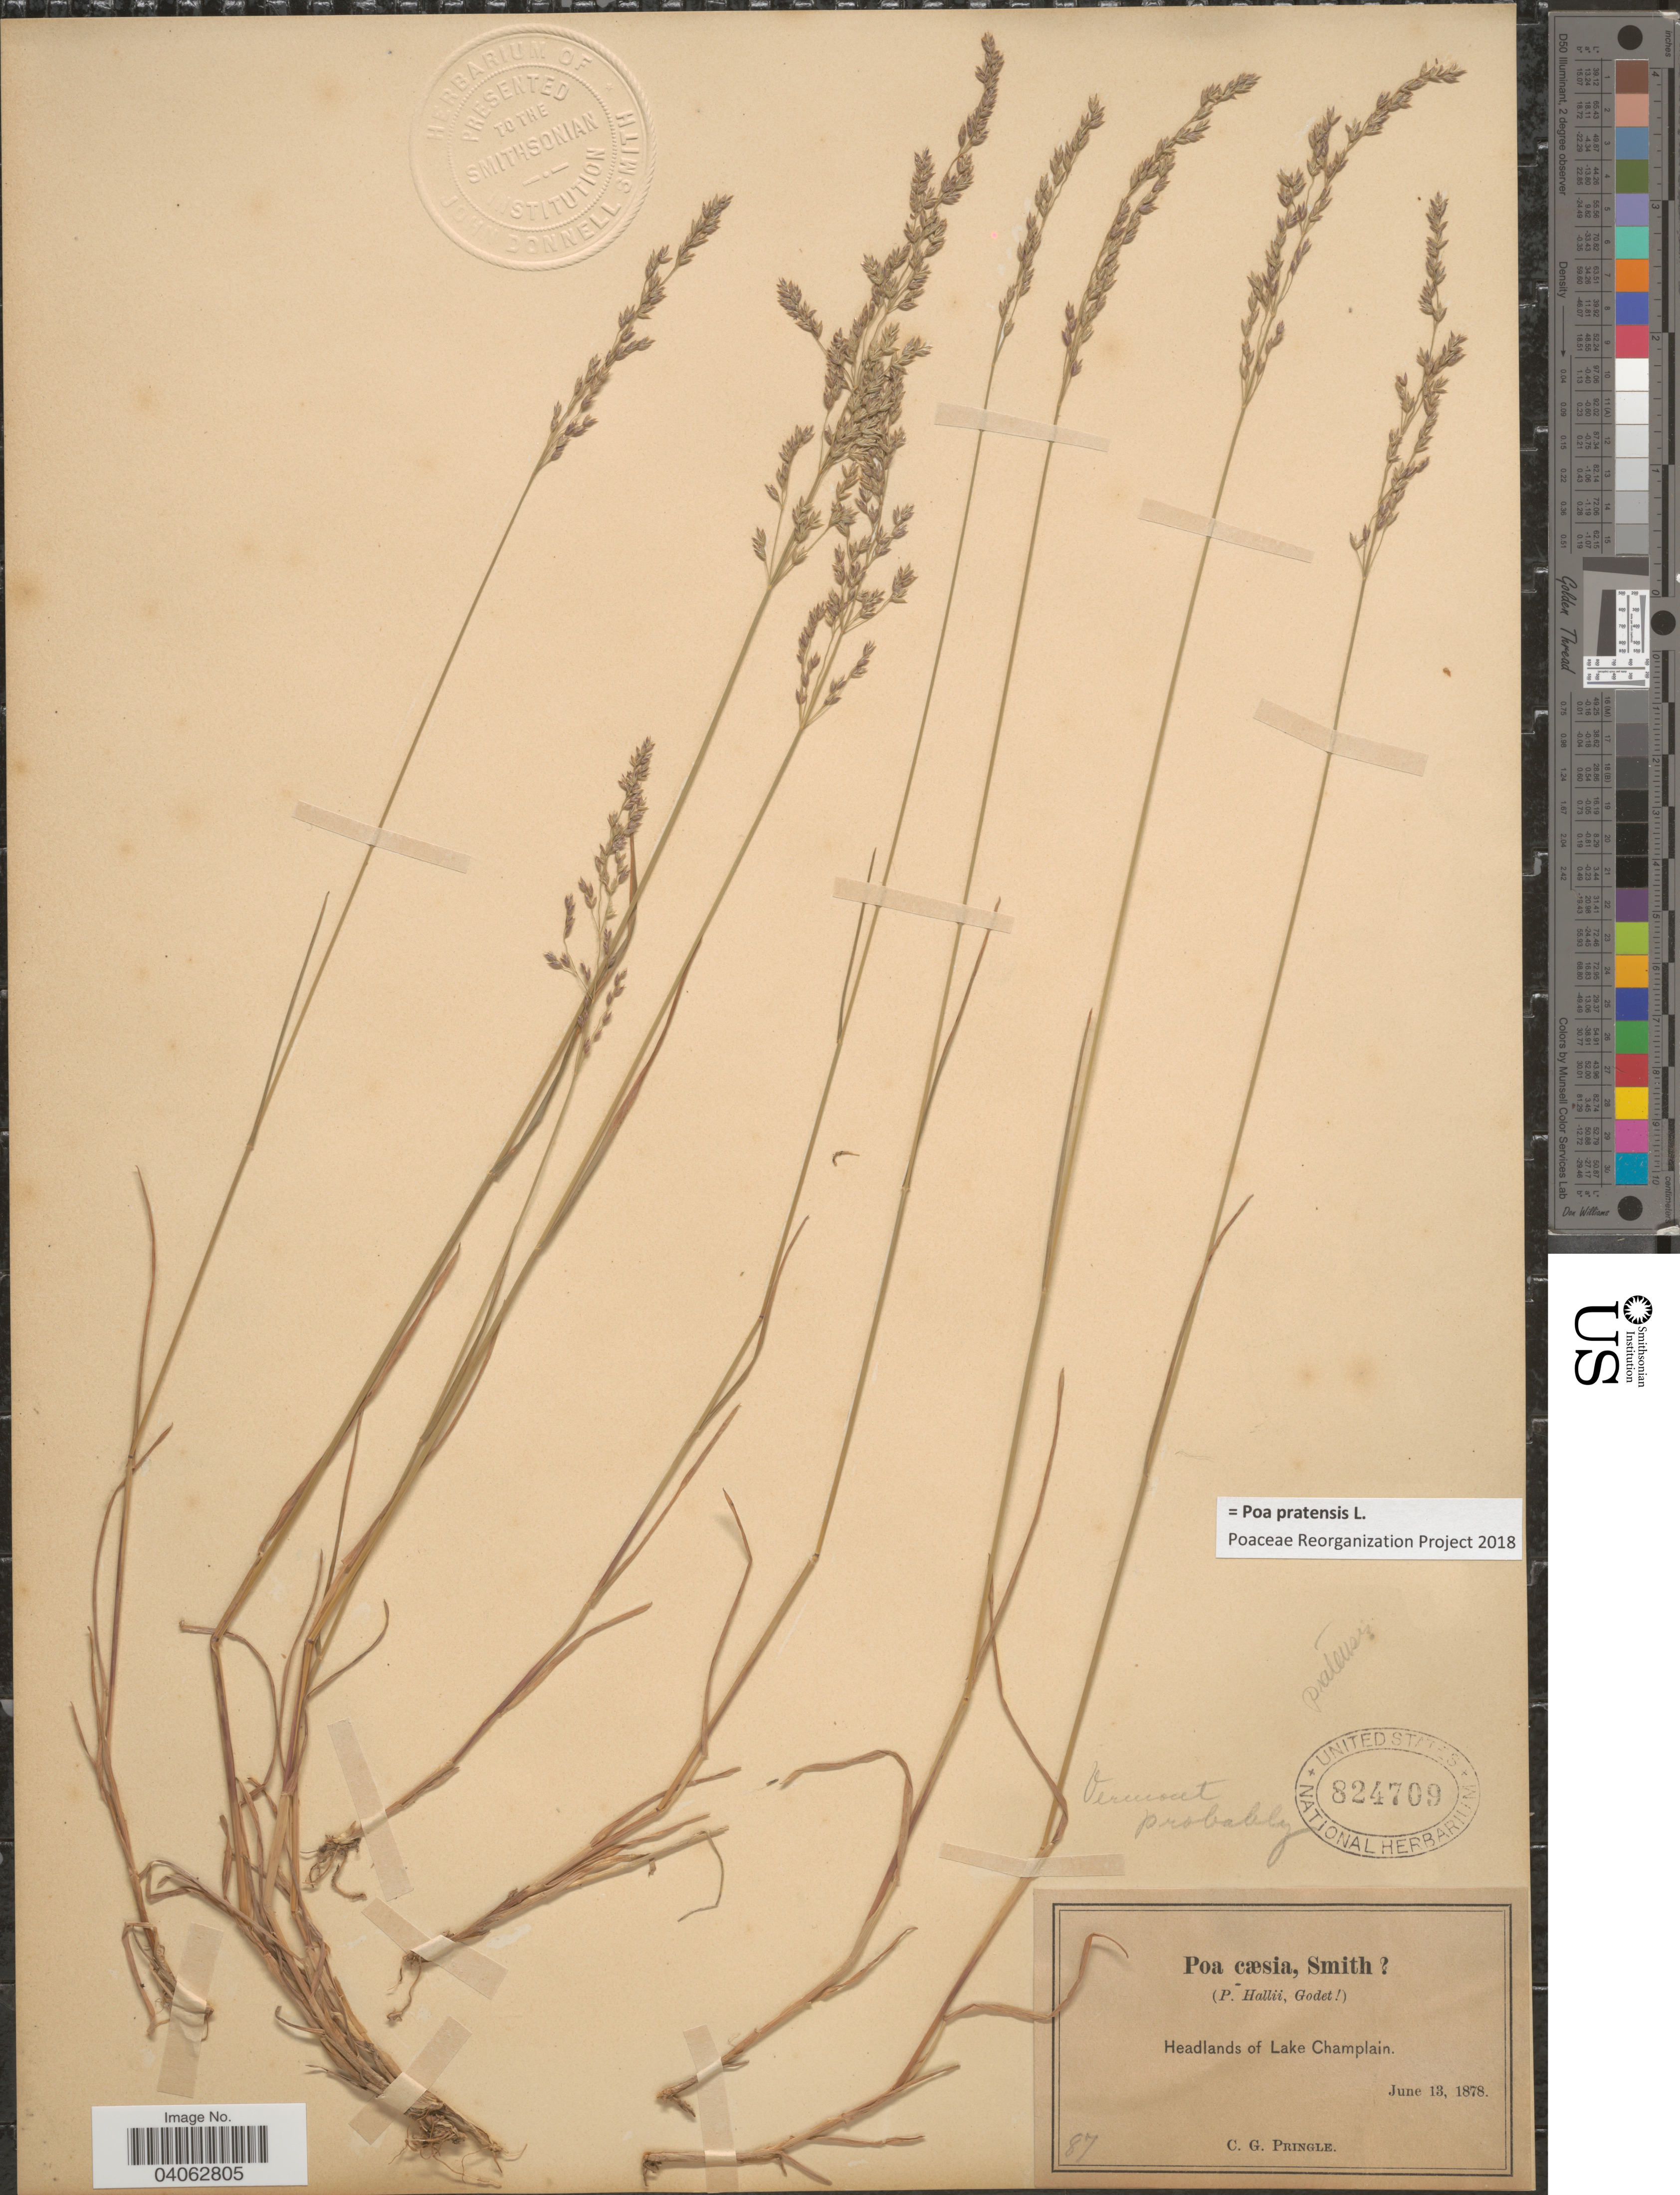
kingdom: Plantae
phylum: Tracheophyta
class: Liliopsida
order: Poales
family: Poaceae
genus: Poa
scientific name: Poa pratensis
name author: L.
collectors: C. G. Pringle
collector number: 87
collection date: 1878-06-13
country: United States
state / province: Vermont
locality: Headlands of Lake Champlain.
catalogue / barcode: US 824709